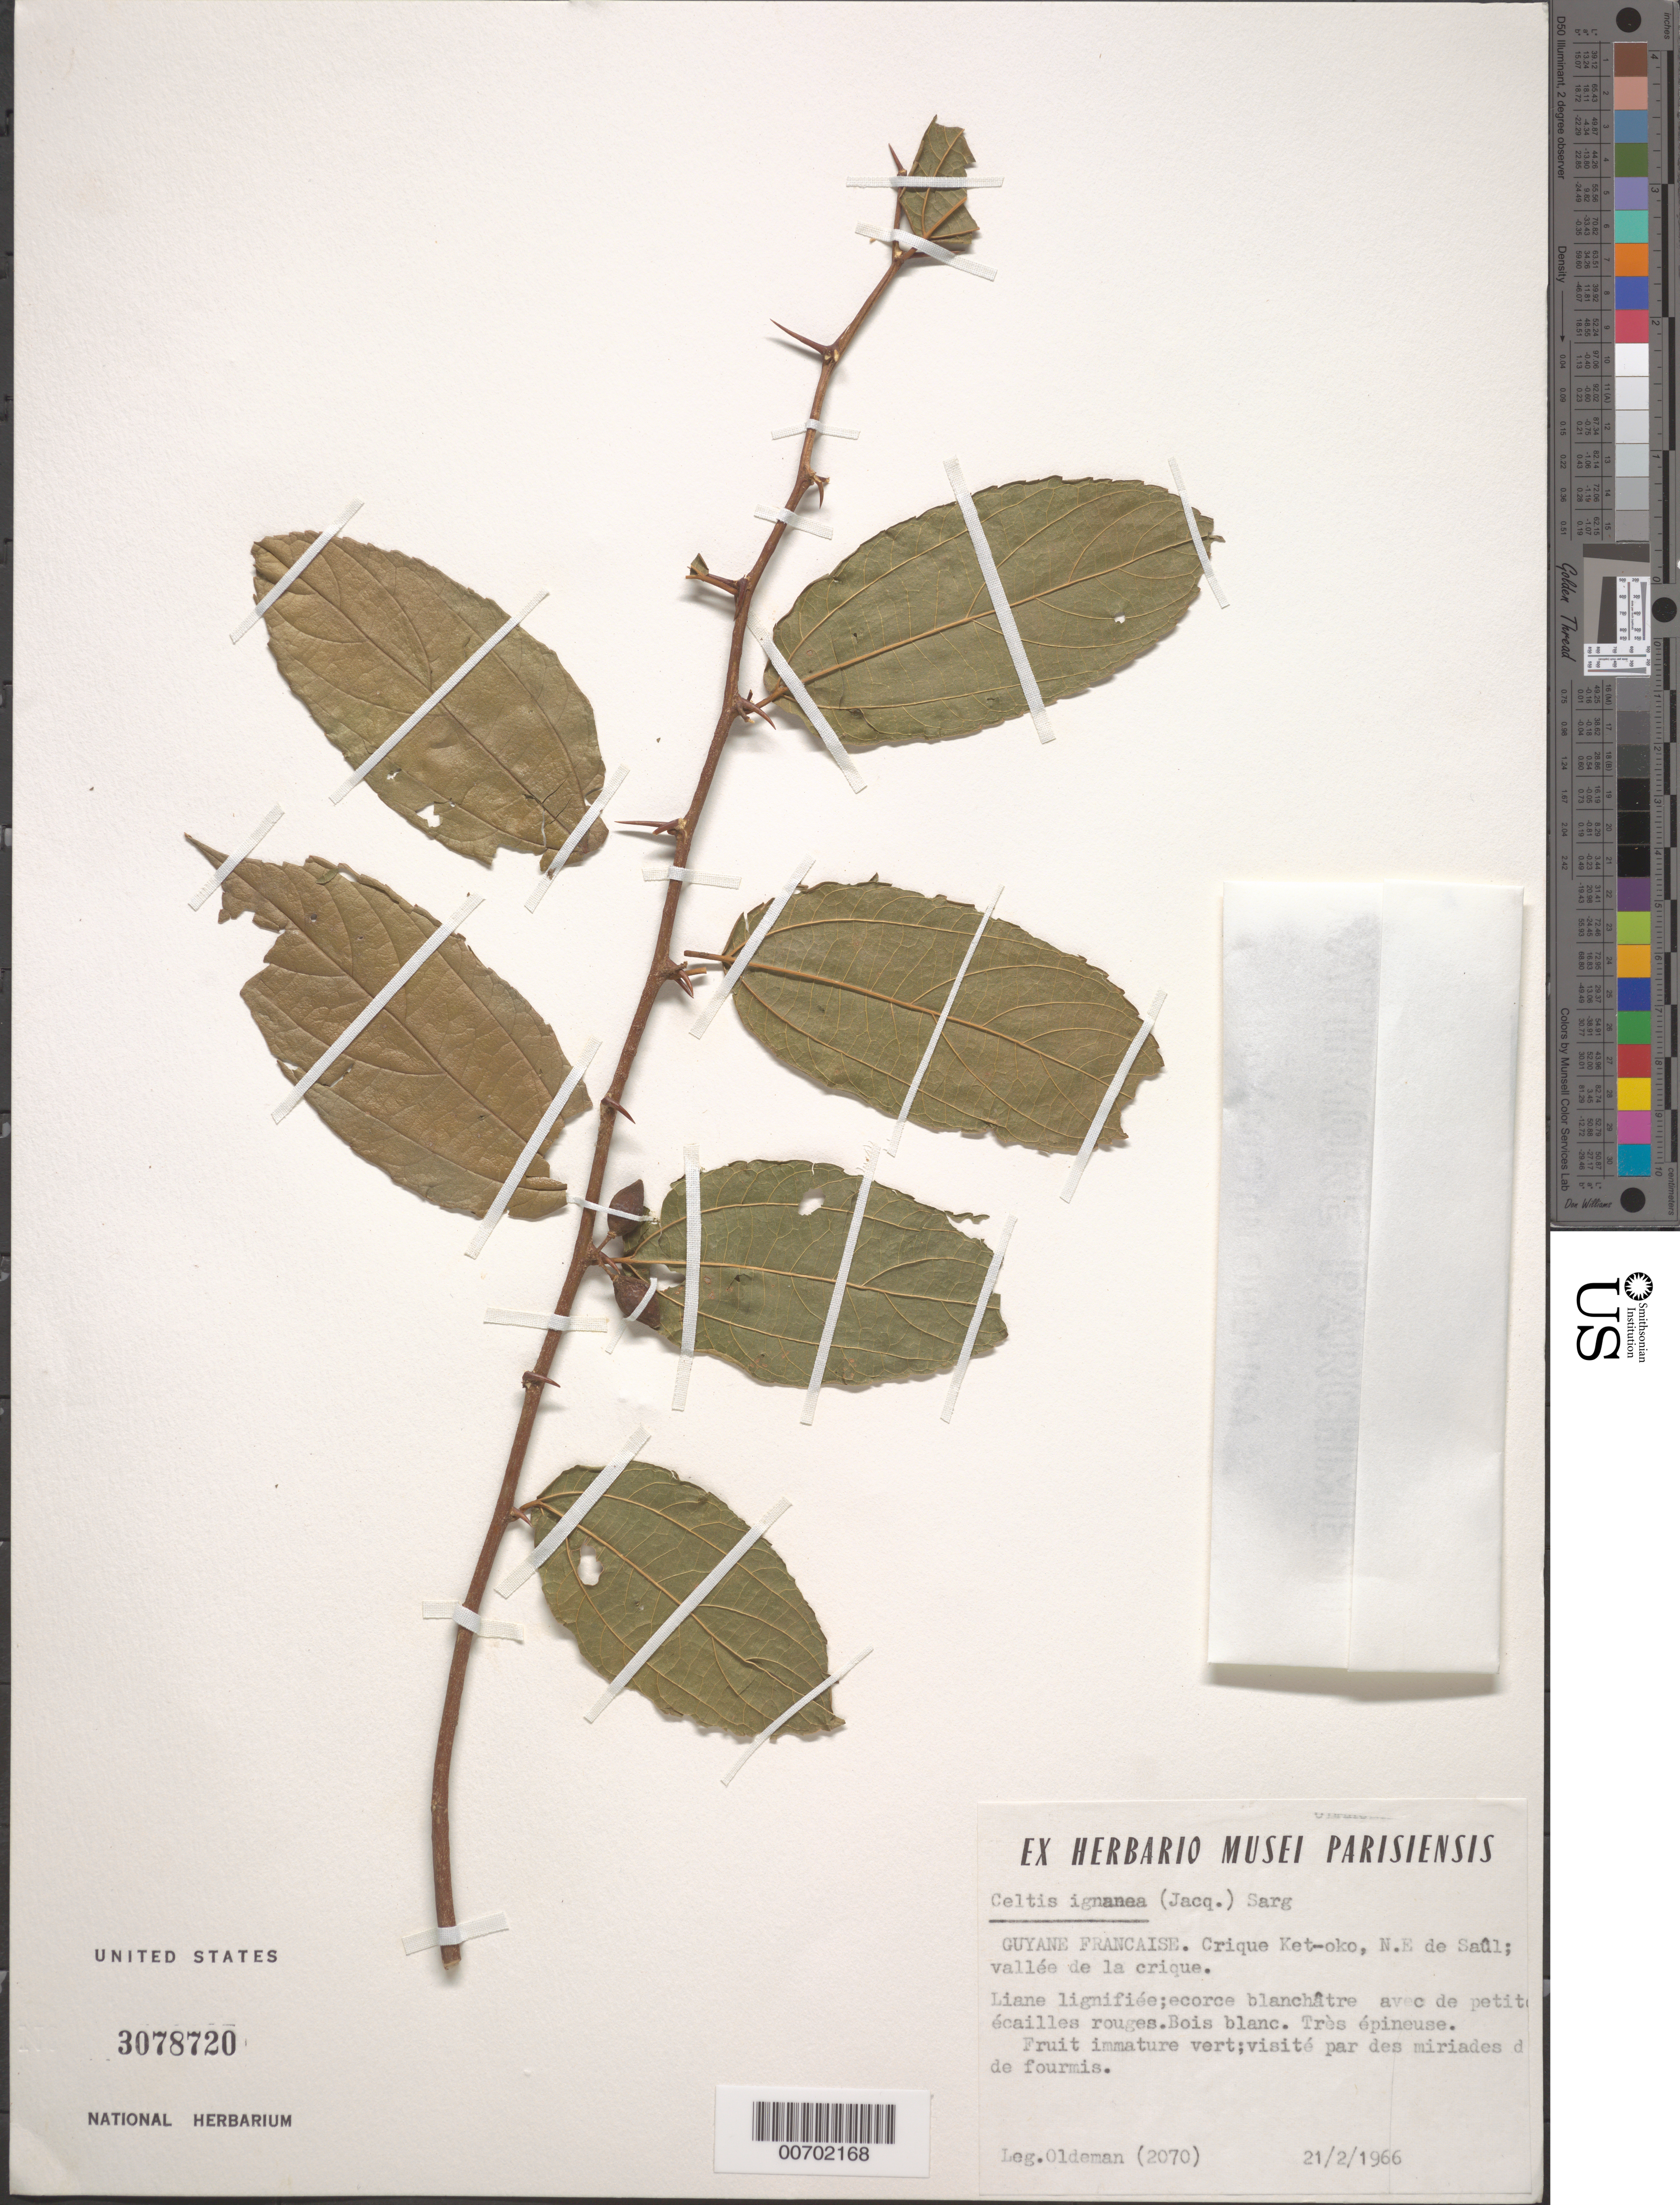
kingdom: Plantae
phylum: Tracheophyta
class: Magnoliopsida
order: Rosales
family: Cannabaceae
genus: Celtis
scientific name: Celtis iguanaea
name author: (Jacq.) Sarg.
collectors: R. Oldeman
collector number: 2070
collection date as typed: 21-Feb-66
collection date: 1966-02-21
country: French Guiana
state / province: Saint-Laurent-du-Maroni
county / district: Saül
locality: Crique Ket-oko, NE de Saül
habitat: Vallée de la crique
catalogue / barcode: US 3078720